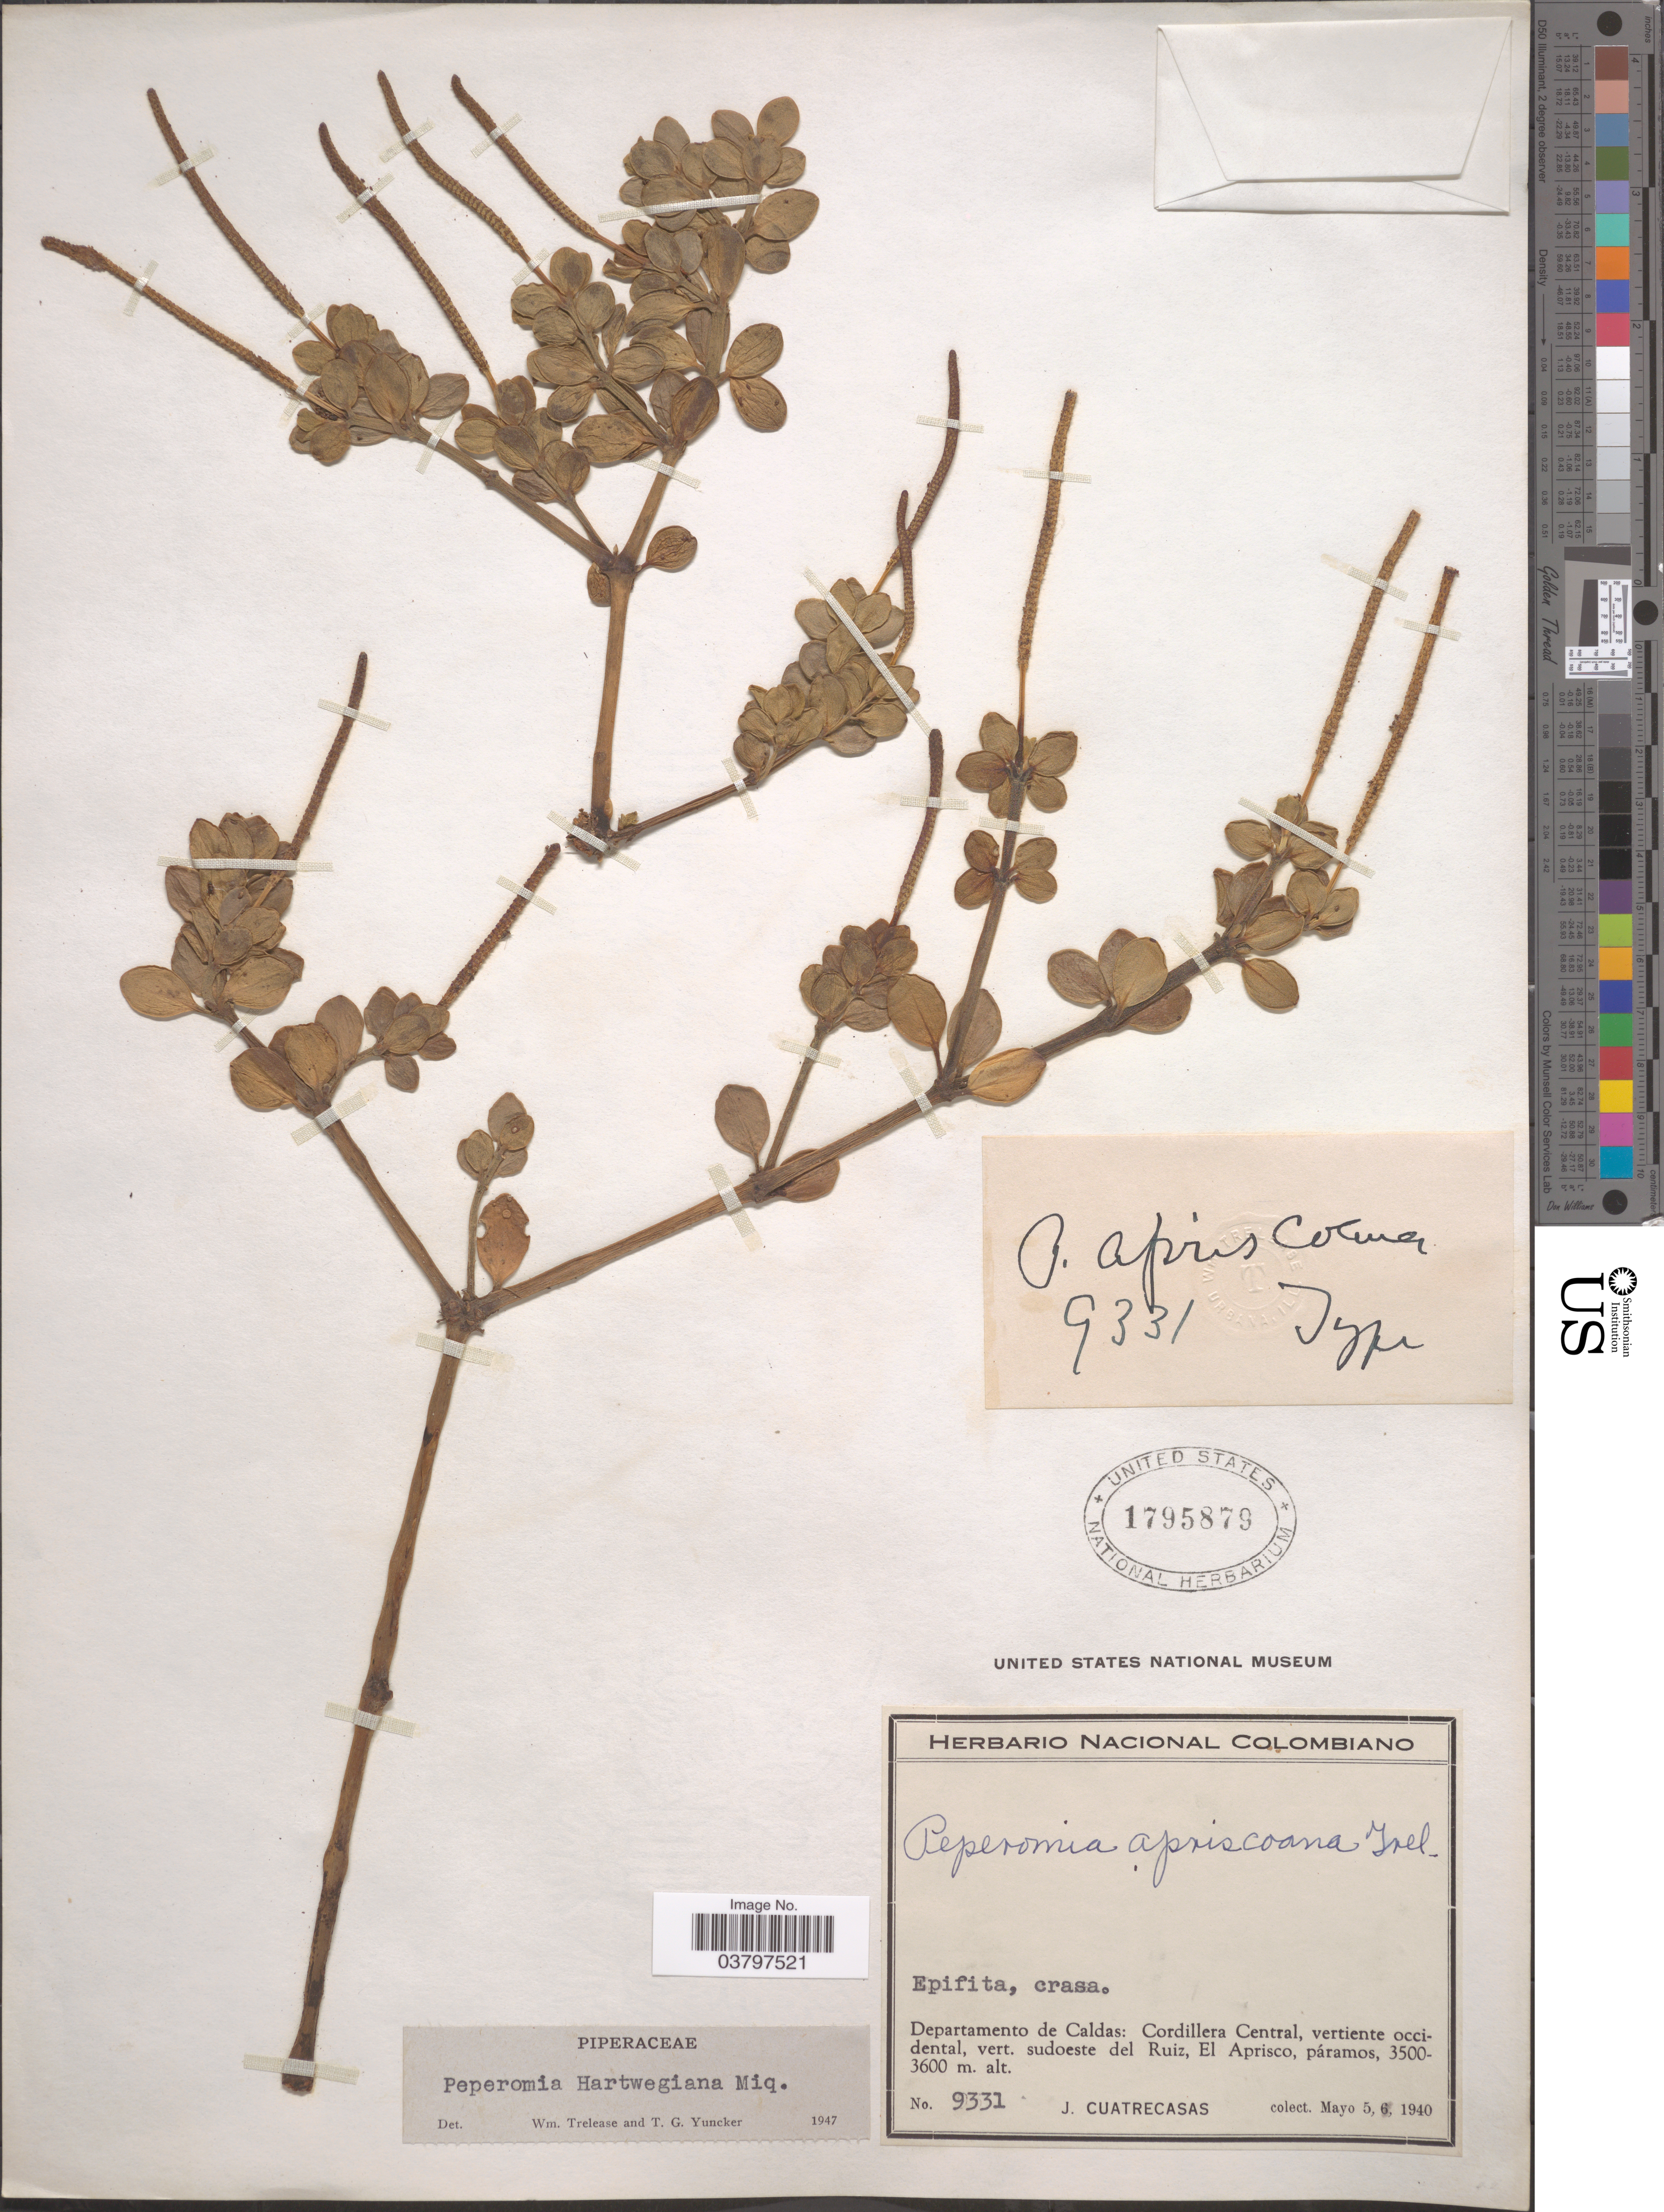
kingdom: Plantae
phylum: Tracheophyta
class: Magnoliopsida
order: Piperales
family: Piperaceae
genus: Peperomia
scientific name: Peperomia hartwegiana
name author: Miq.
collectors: J. Cuatrecasas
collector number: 9331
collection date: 1940-05-05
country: Colombia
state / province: Caldas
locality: Departamento de Caldas: Cordillera Central, vertiente occidental, vert. sudoeste del Ruiz, El Aprisco.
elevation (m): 3500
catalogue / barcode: US 1795879